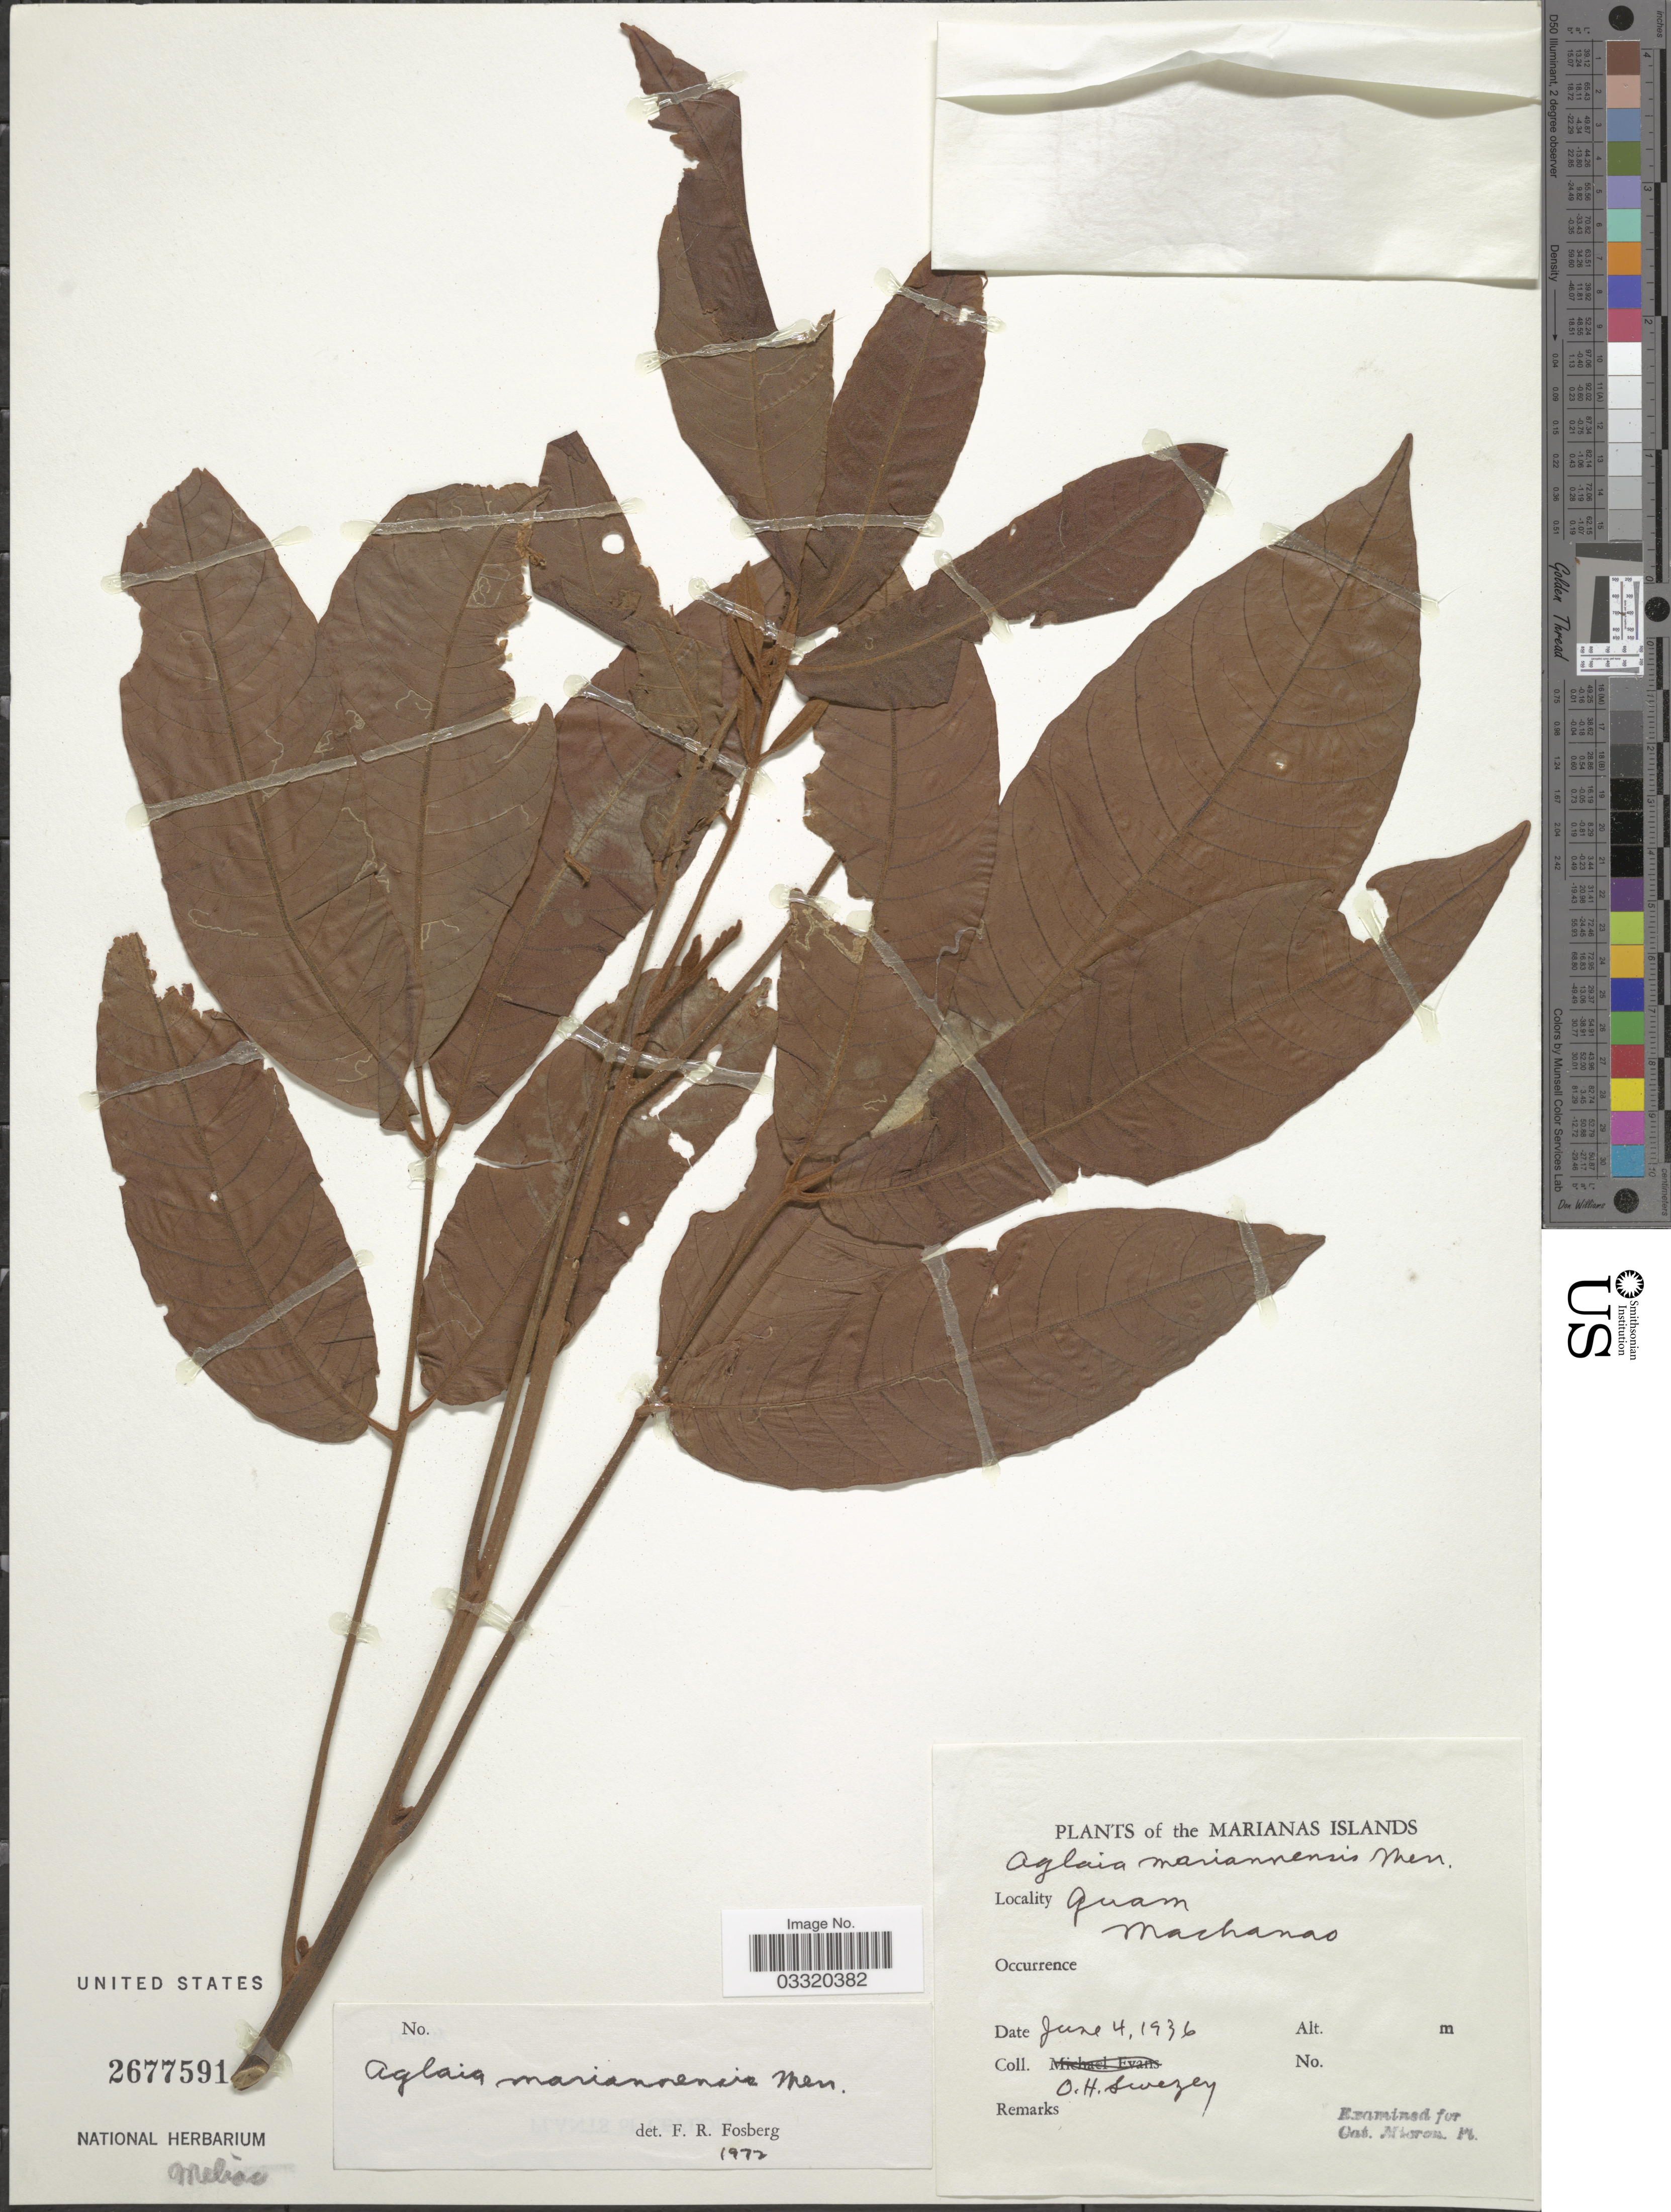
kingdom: Plantae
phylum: Tracheophyta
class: Magnoliopsida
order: Sapindales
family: Meliaceae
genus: Aglaia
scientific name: Aglaia mariannensis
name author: Merr.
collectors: O. H. Swezey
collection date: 1936-06-04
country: Guam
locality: Marianas Islands. Machanao.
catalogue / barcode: US 2677591